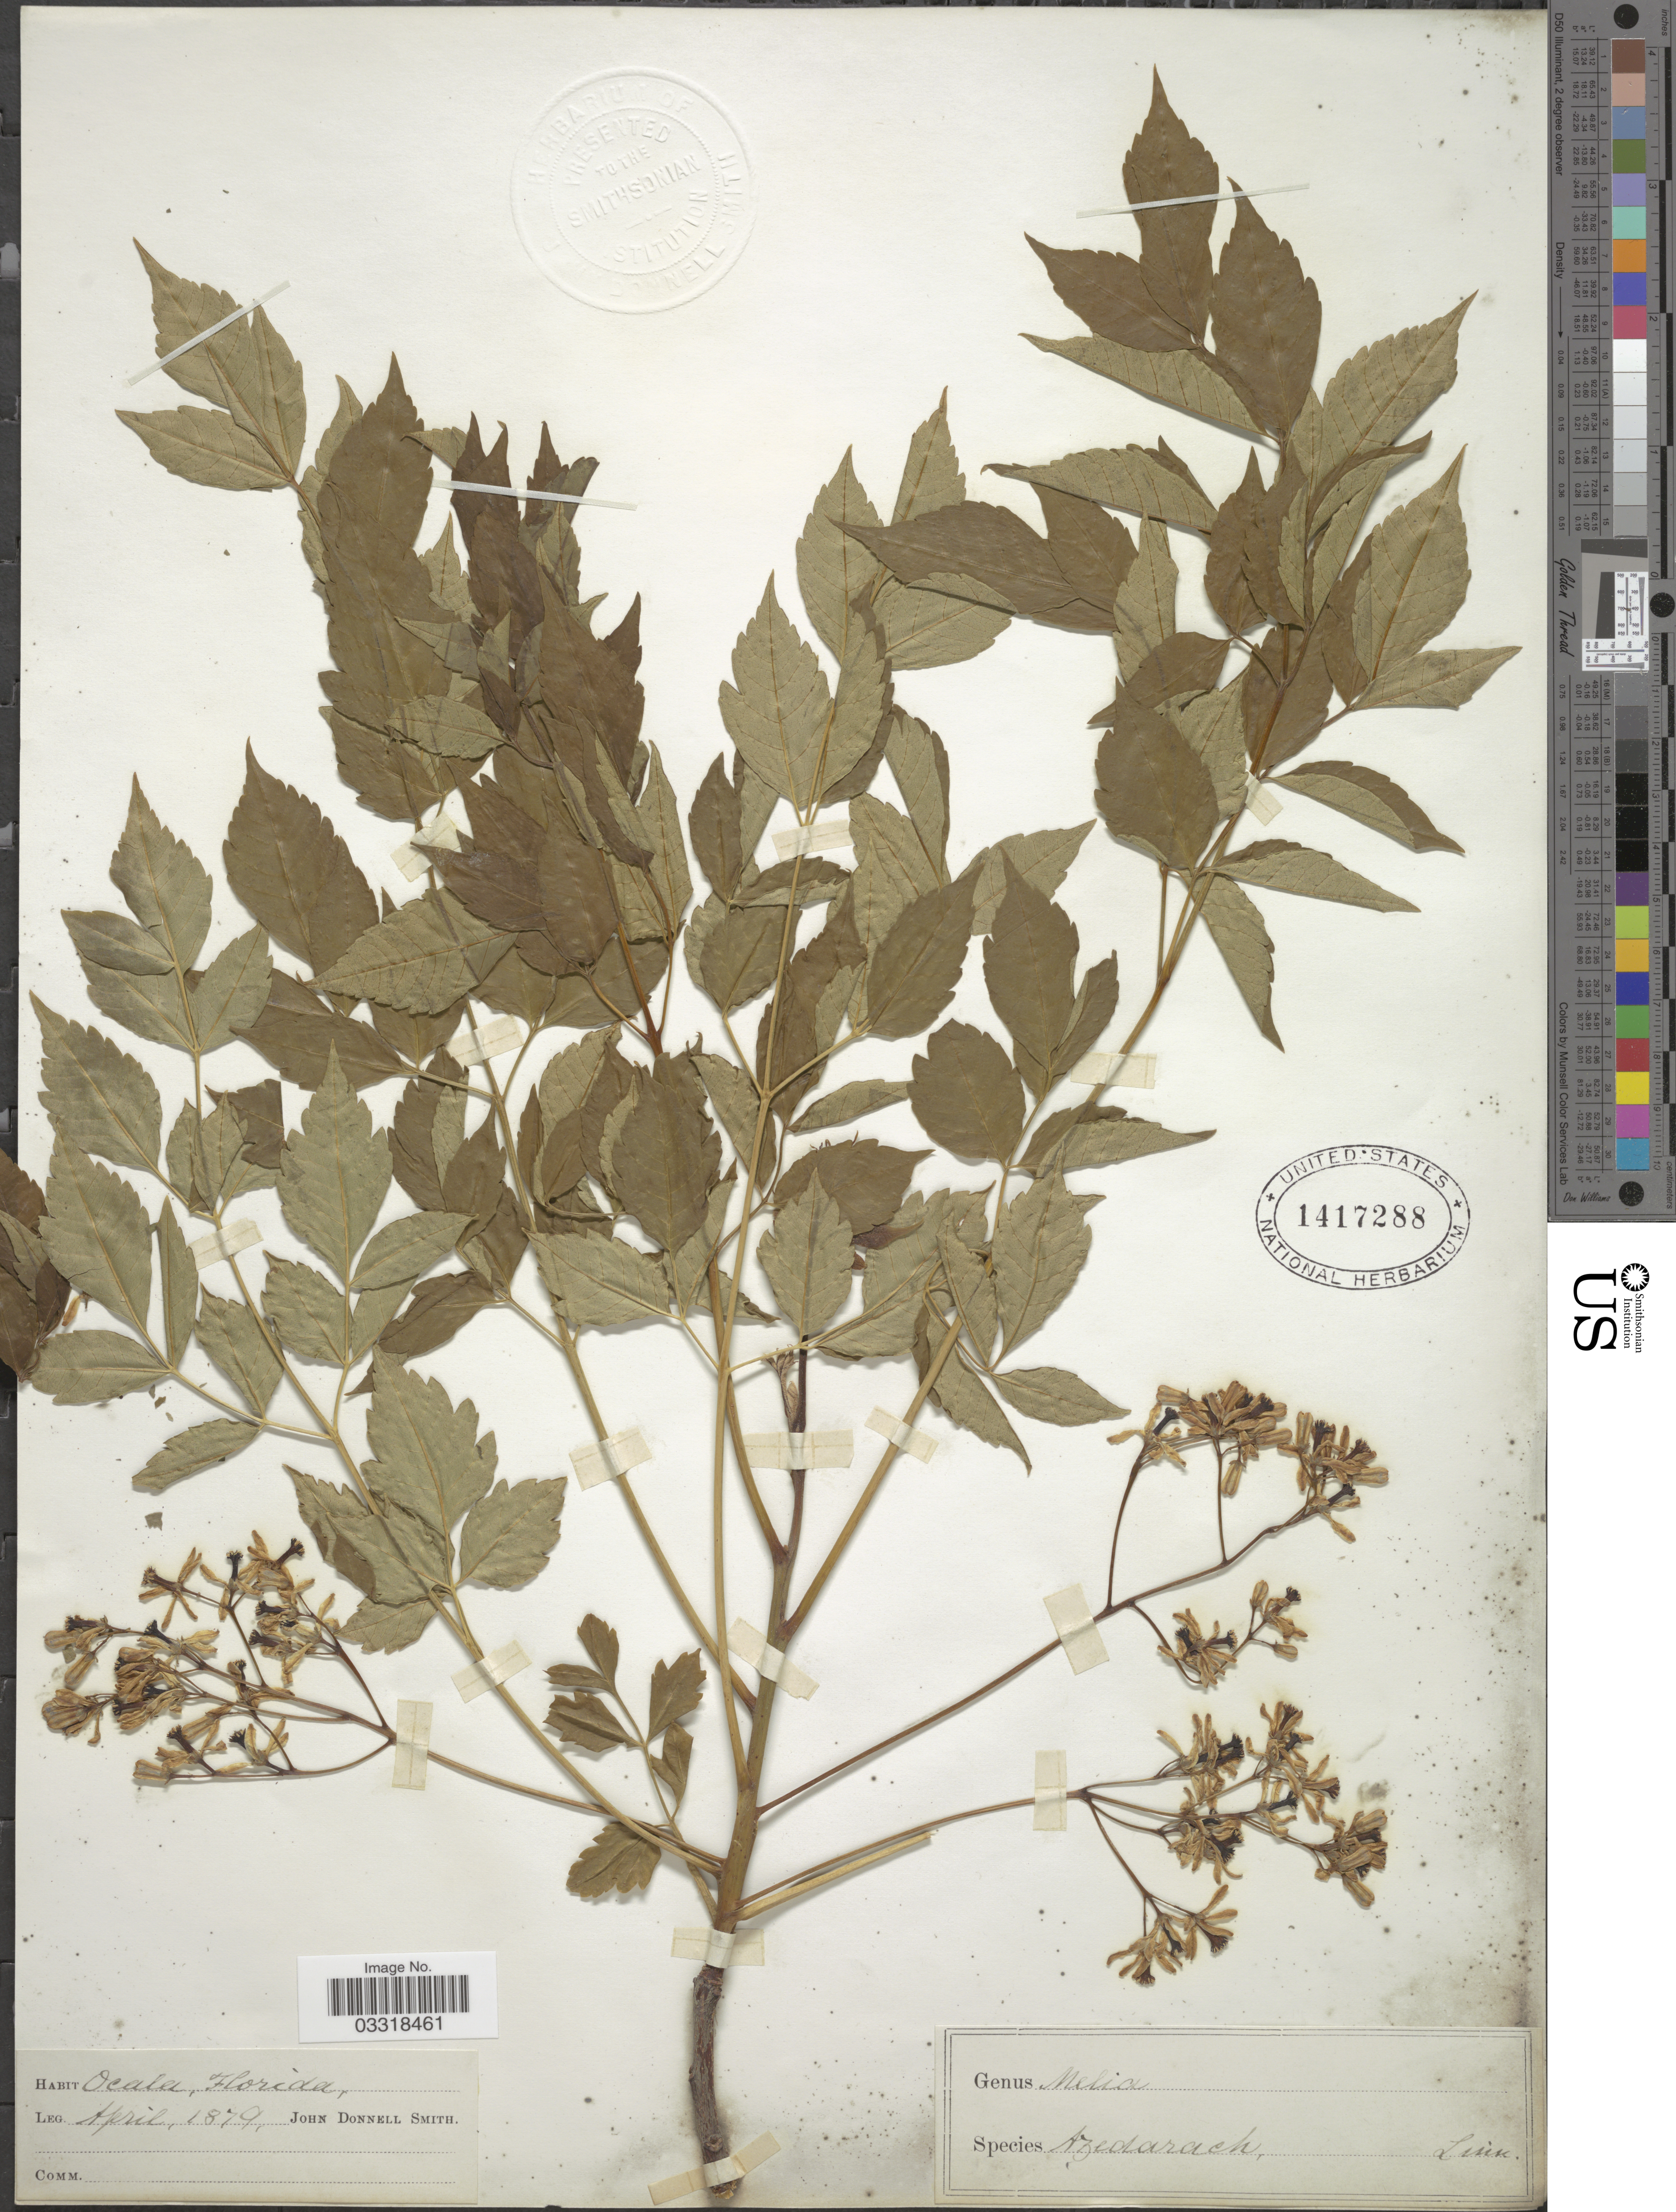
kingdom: Plantae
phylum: Tracheophyta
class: Magnoliopsida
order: Sapindales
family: Meliaceae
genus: Melia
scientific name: Melia azedarach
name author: L.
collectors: J. Donnell Smith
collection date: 1879-04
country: United States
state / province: Florida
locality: Ocala.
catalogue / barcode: US 1417288